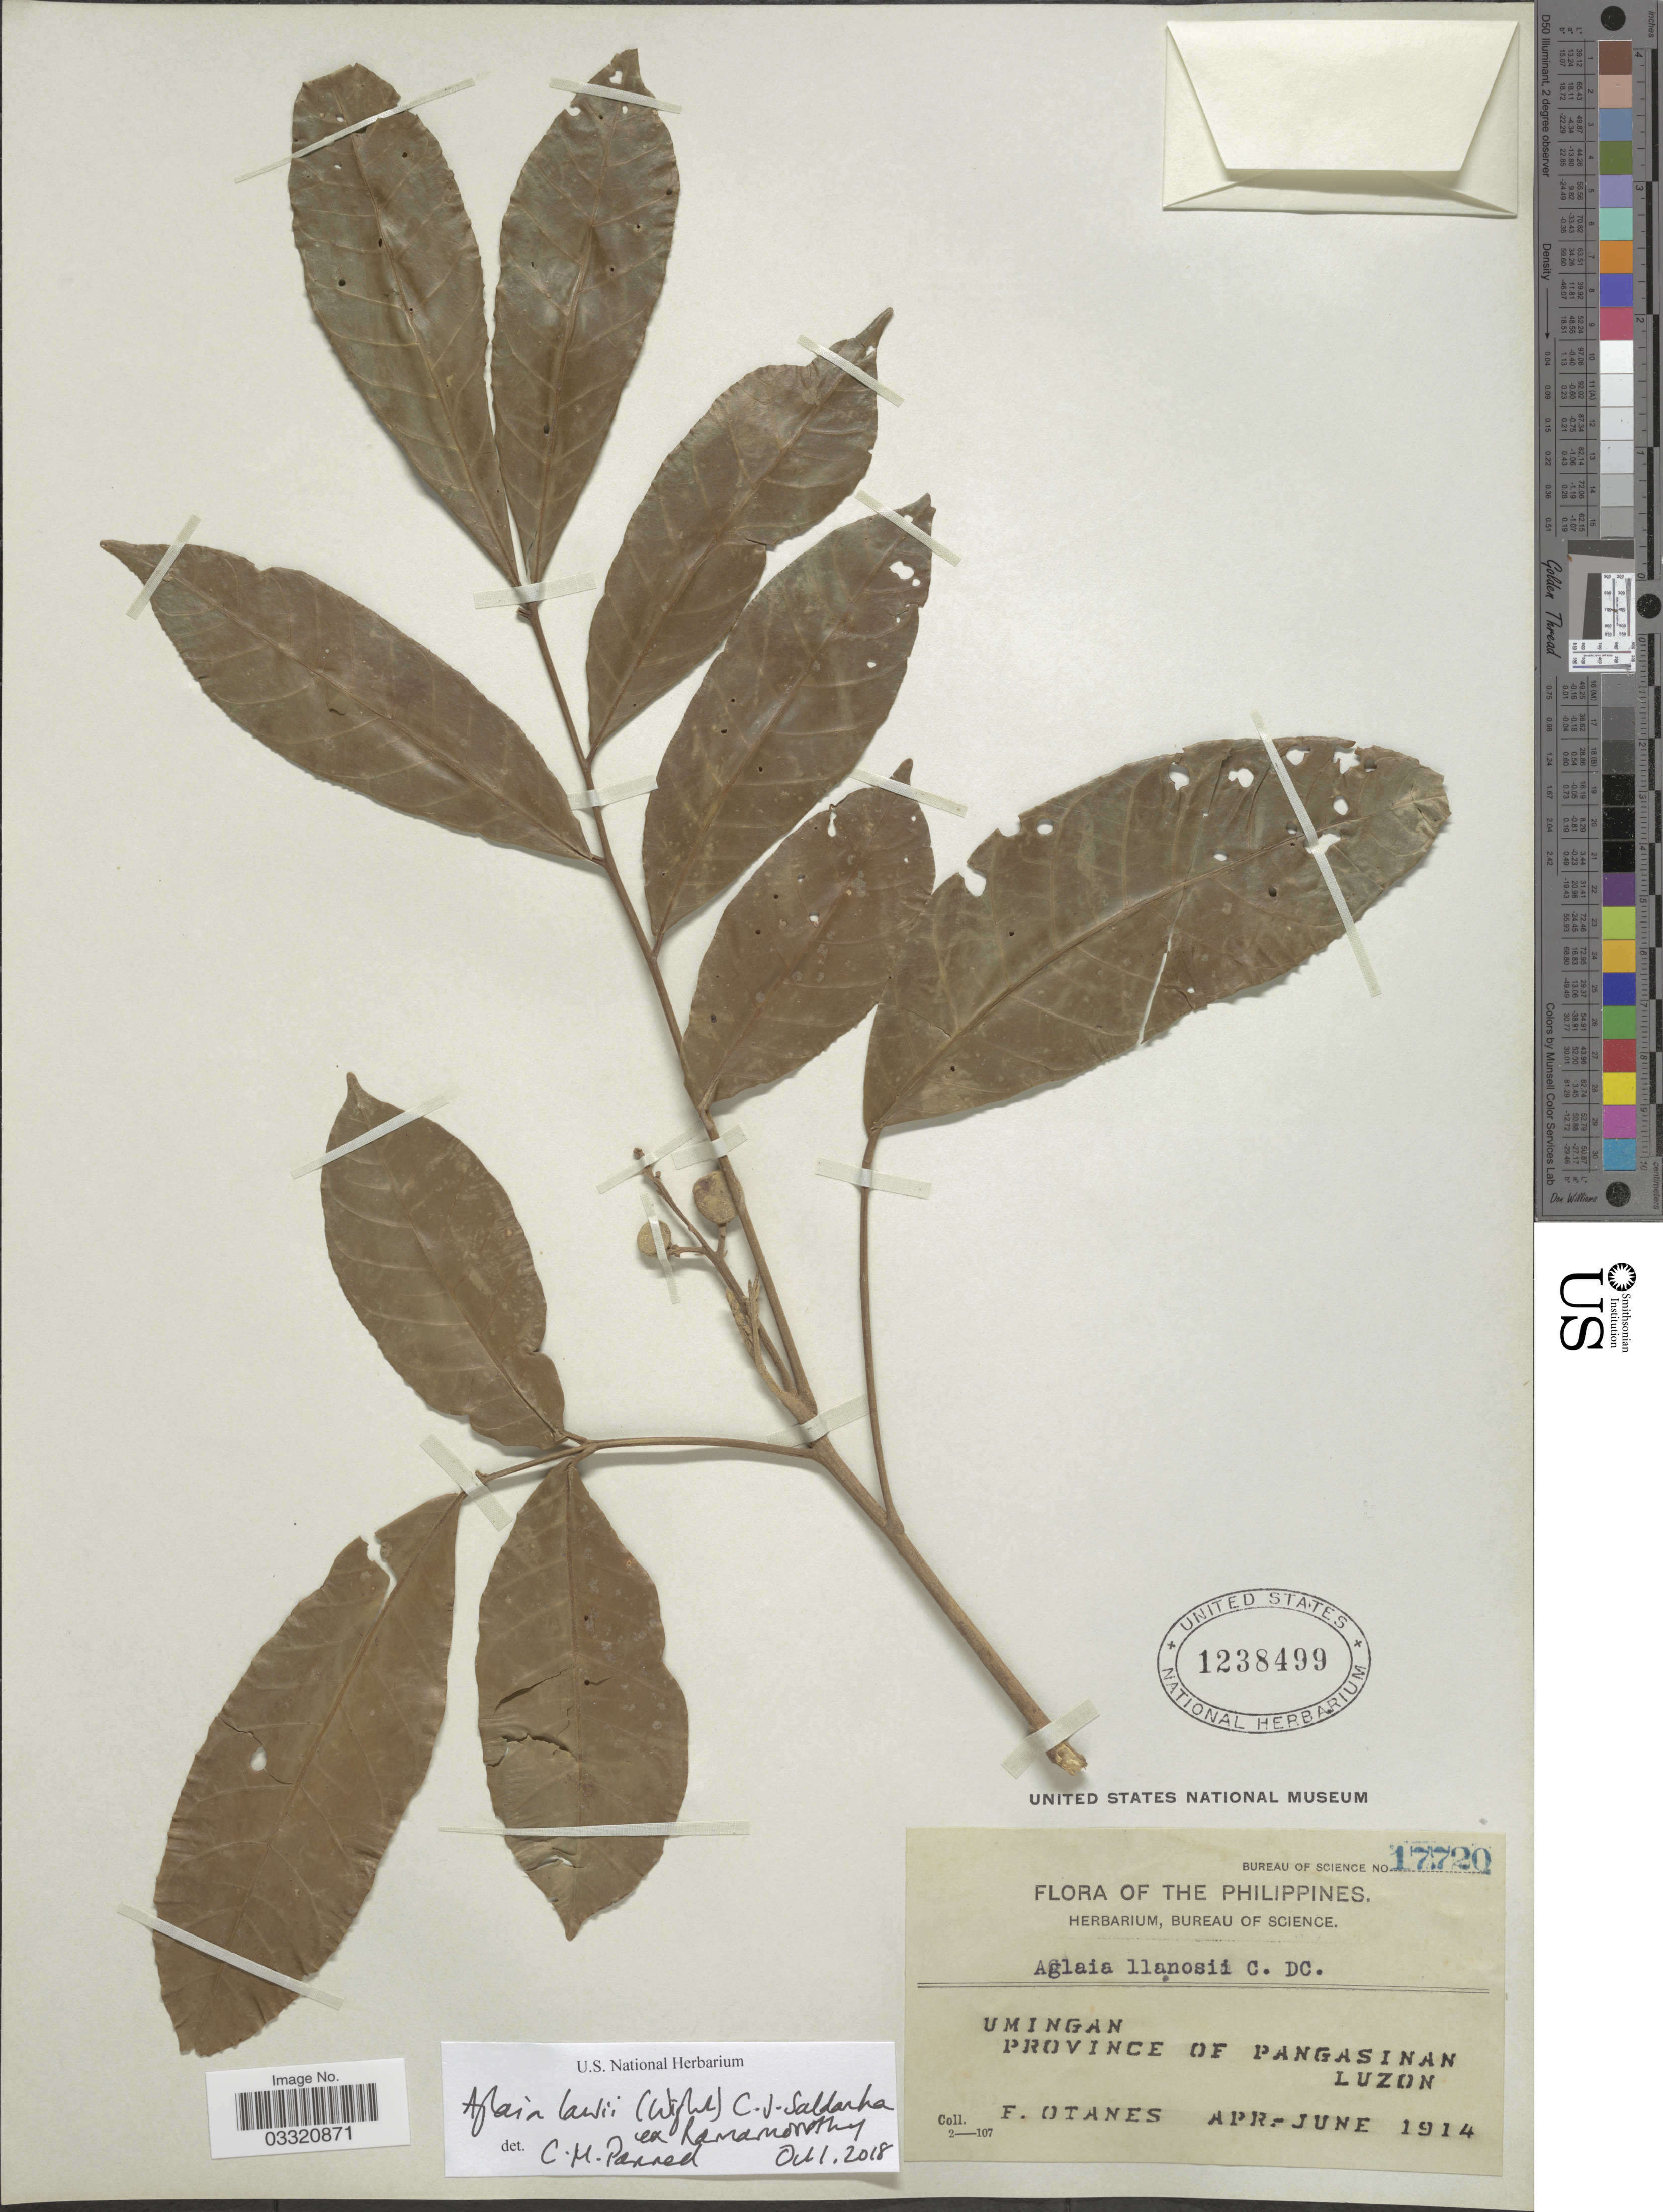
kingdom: Plantae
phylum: Tracheophyta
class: Magnoliopsida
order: Sapindales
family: Meliaceae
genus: Aglaia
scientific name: Aglaia lawii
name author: (Wight) C.J. Saldanha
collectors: F. Q. Otanes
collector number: Bureau of Science 17720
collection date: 1914-04/1914-06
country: Philippines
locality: Umingan. Province of Pangasinan, Luzon.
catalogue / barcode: US 1238499